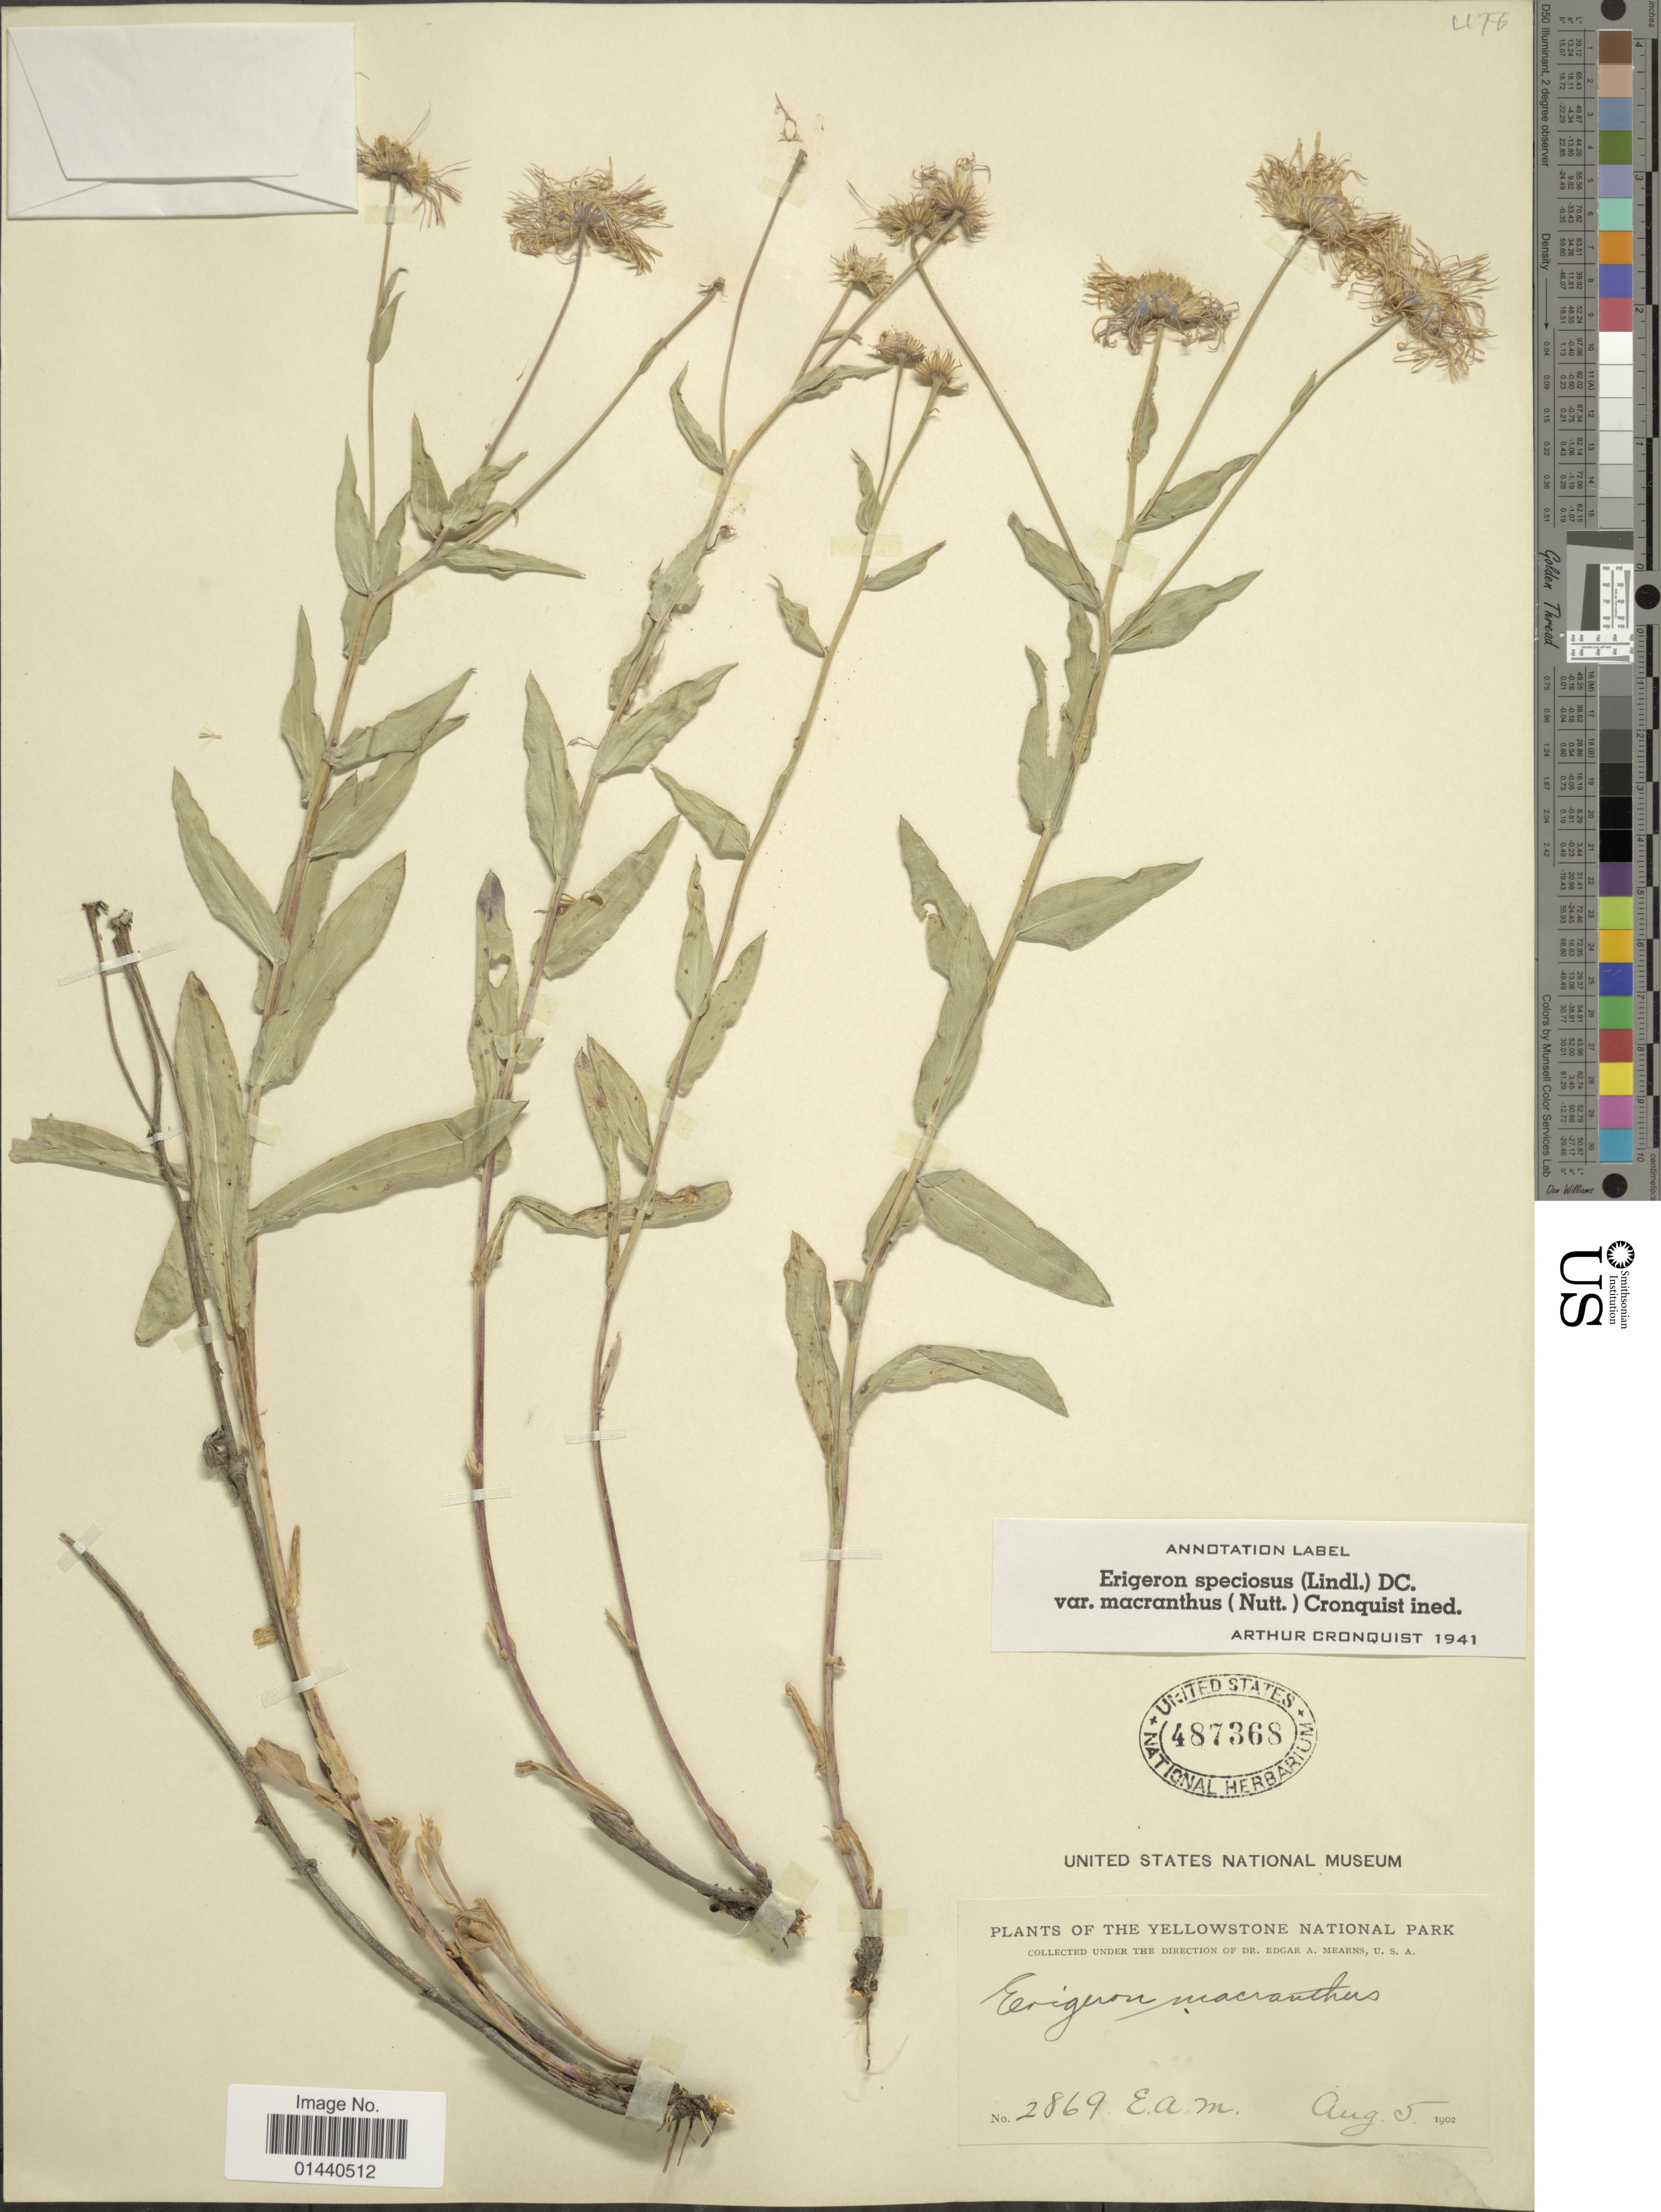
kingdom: Plantae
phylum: Tracheophyta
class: Magnoliopsida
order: Asterales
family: Asteraceae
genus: Erigeron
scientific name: Erigeron speciosus var. macranthus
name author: (Nutt.) Cronq.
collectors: E. A. Mearns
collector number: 2869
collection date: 1902-08-05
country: United States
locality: The Yellowstone National Park.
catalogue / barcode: US 487368